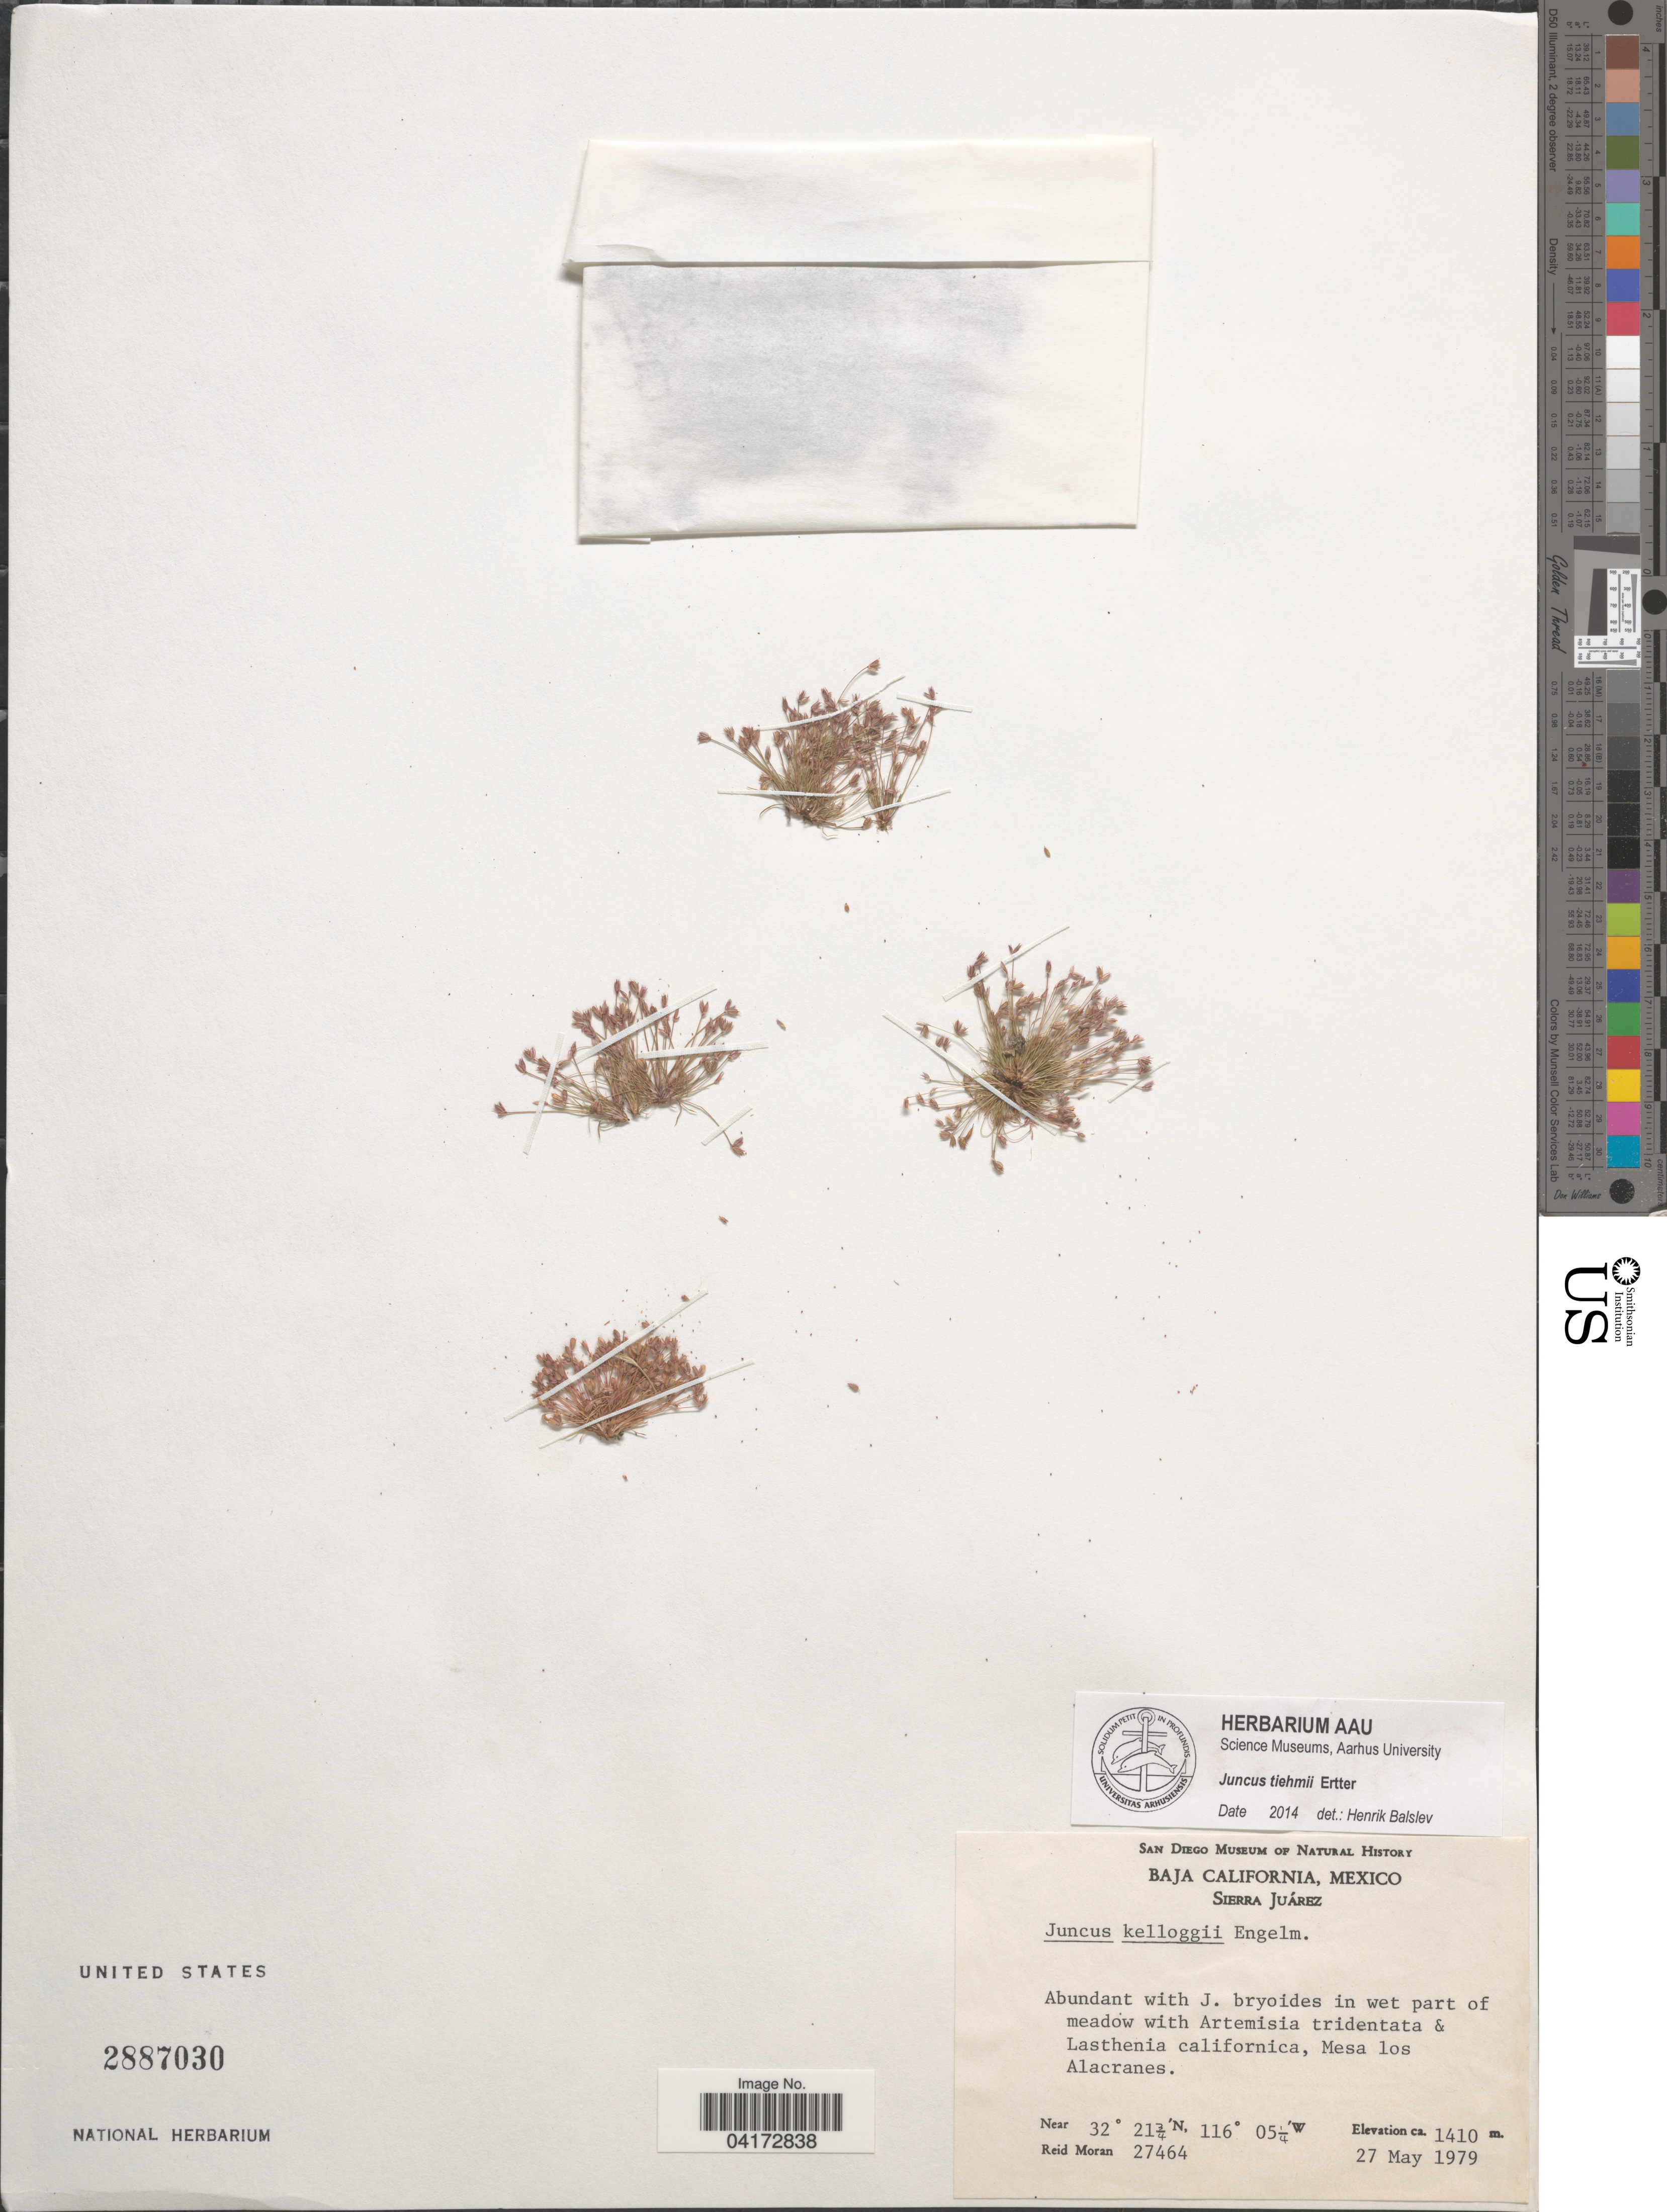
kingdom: Plantae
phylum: Tracheophyta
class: Liliopsida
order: Poales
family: Juncaceae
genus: Juncus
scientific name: Juncus tiehmii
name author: Ertter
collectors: R. Moran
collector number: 27464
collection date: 1979-05-27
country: Mexico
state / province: Baja California Norte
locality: Sierra Juárez. Mesa los Alacranes.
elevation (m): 1410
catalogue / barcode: US 2887030